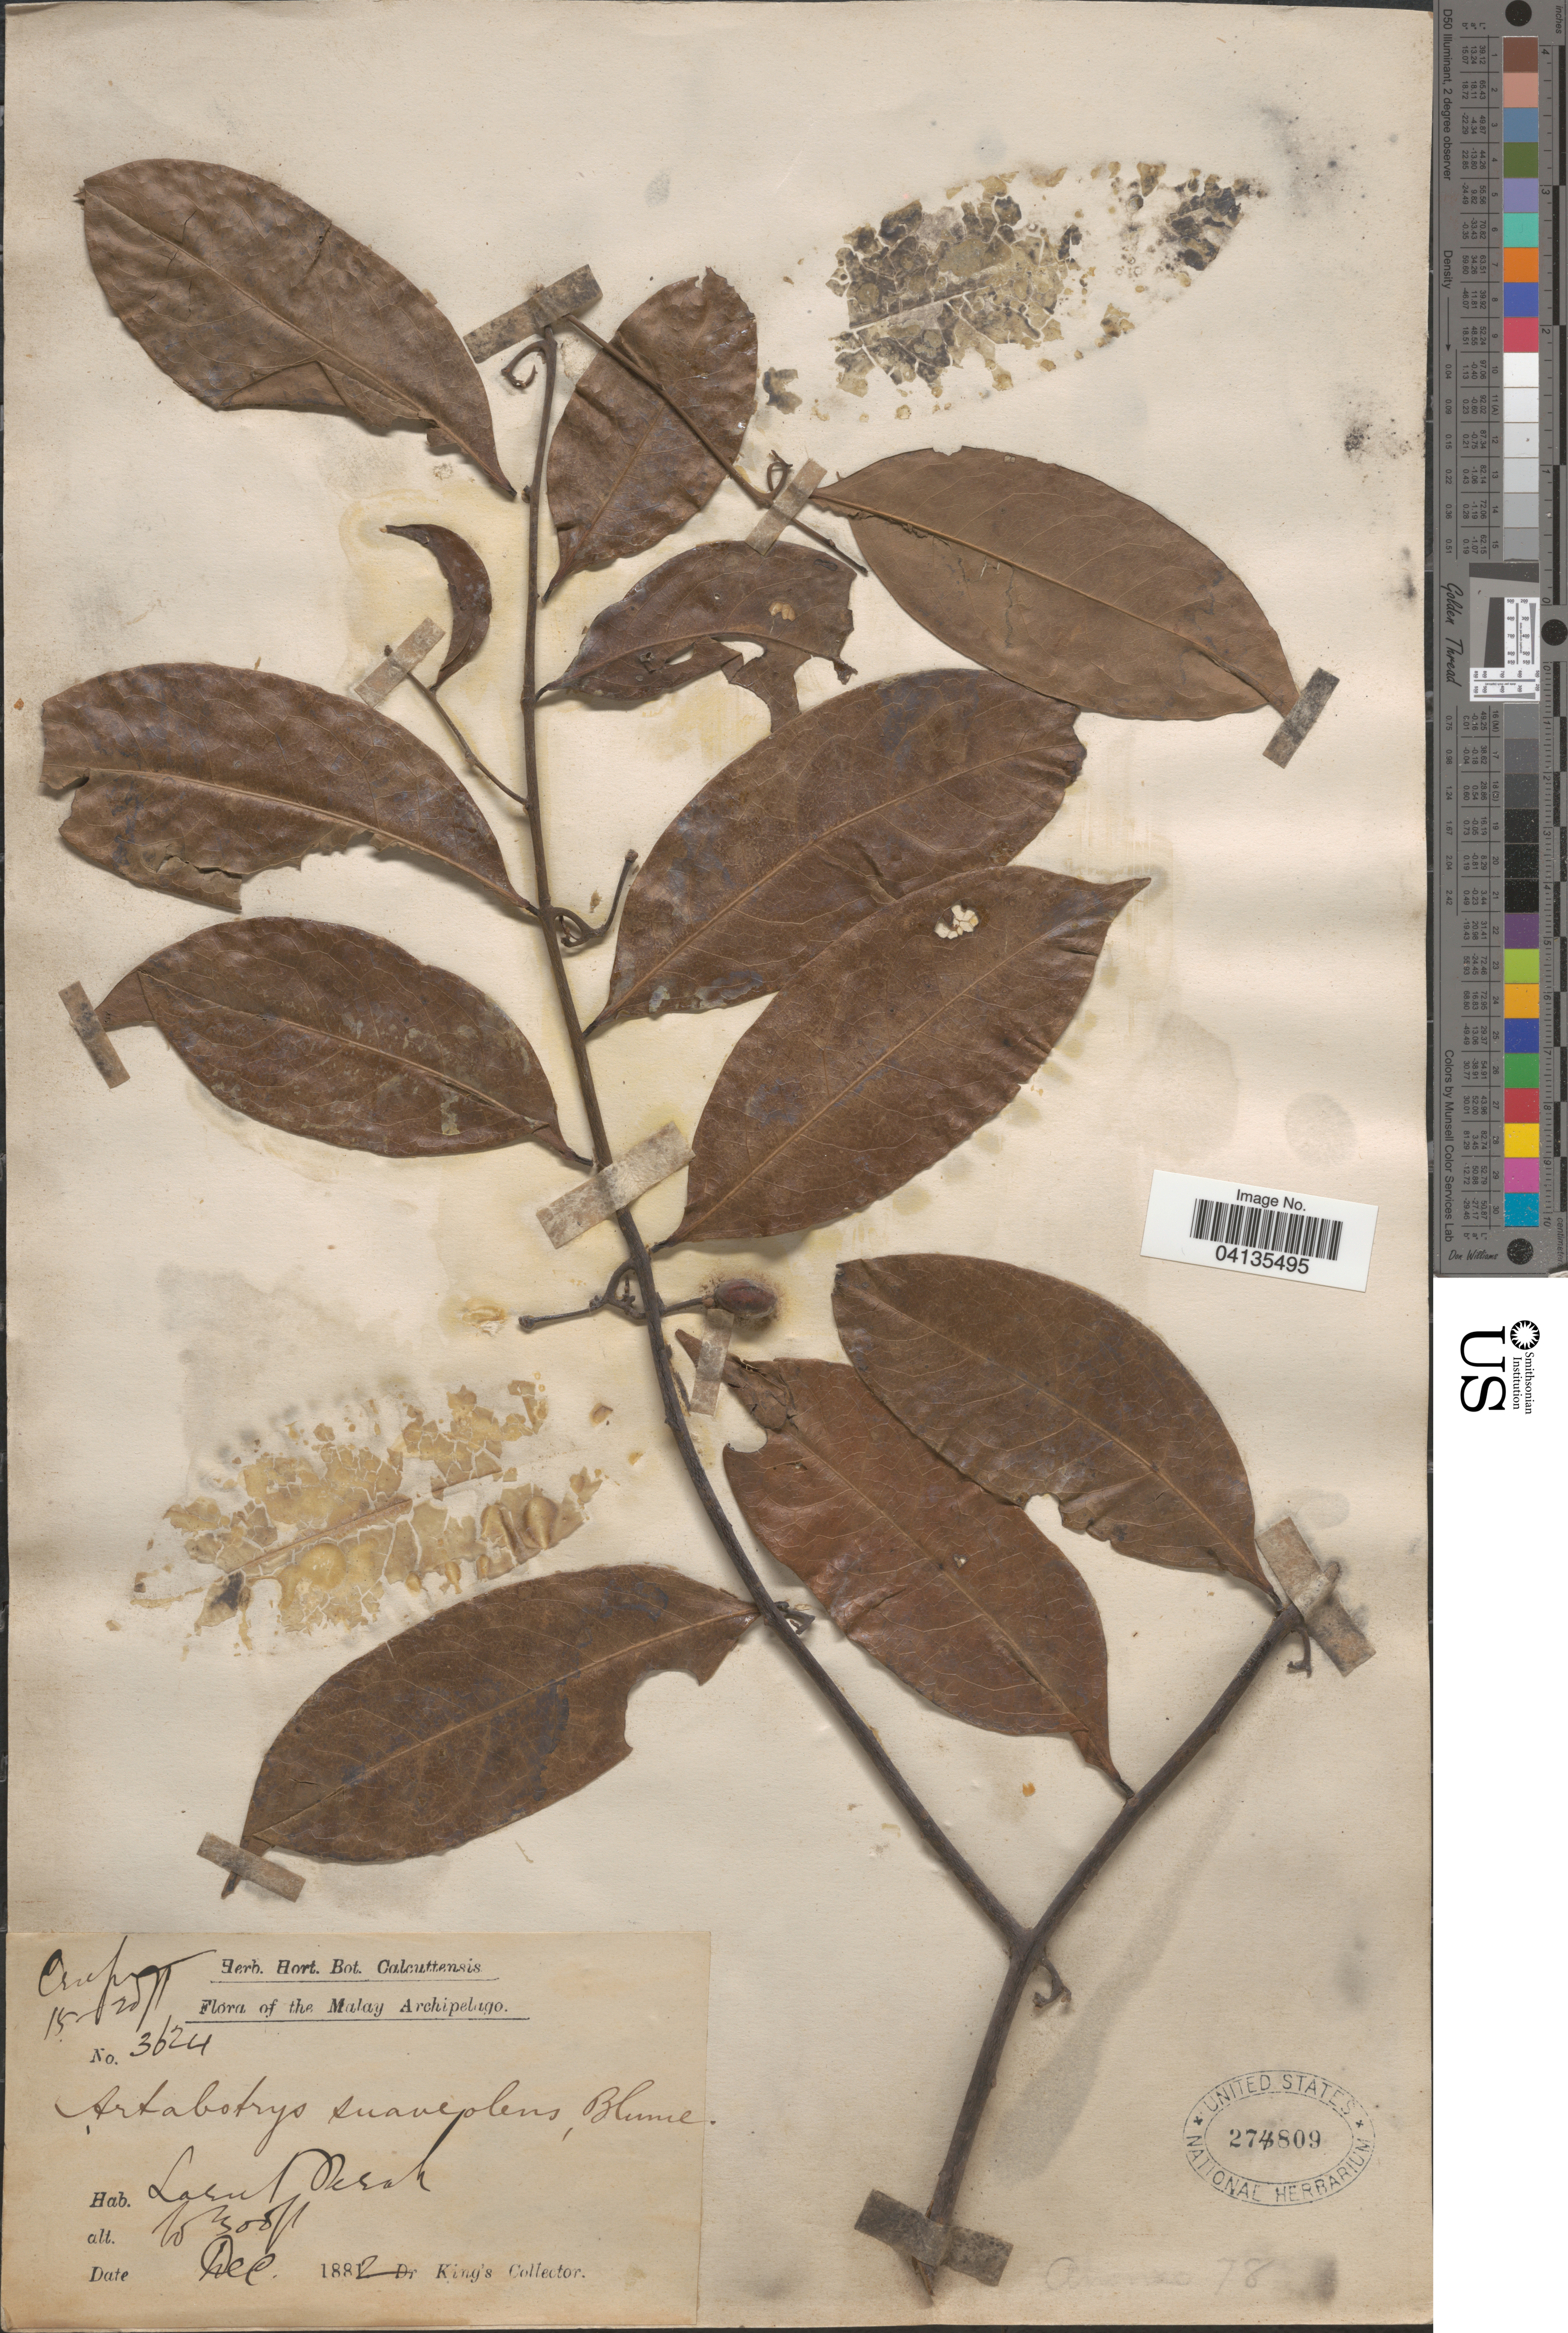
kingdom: Plantae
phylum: Tracheophyta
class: Magnoliopsida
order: Magnoliales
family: Annonaceae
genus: Artabotrys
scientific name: Artabotrys suaveolens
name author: (Blume) Blume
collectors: G. King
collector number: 3624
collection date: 1881-12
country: Malaysia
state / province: Perak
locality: The Malay Archipelago. Larut Perak.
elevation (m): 91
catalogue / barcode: US 274809